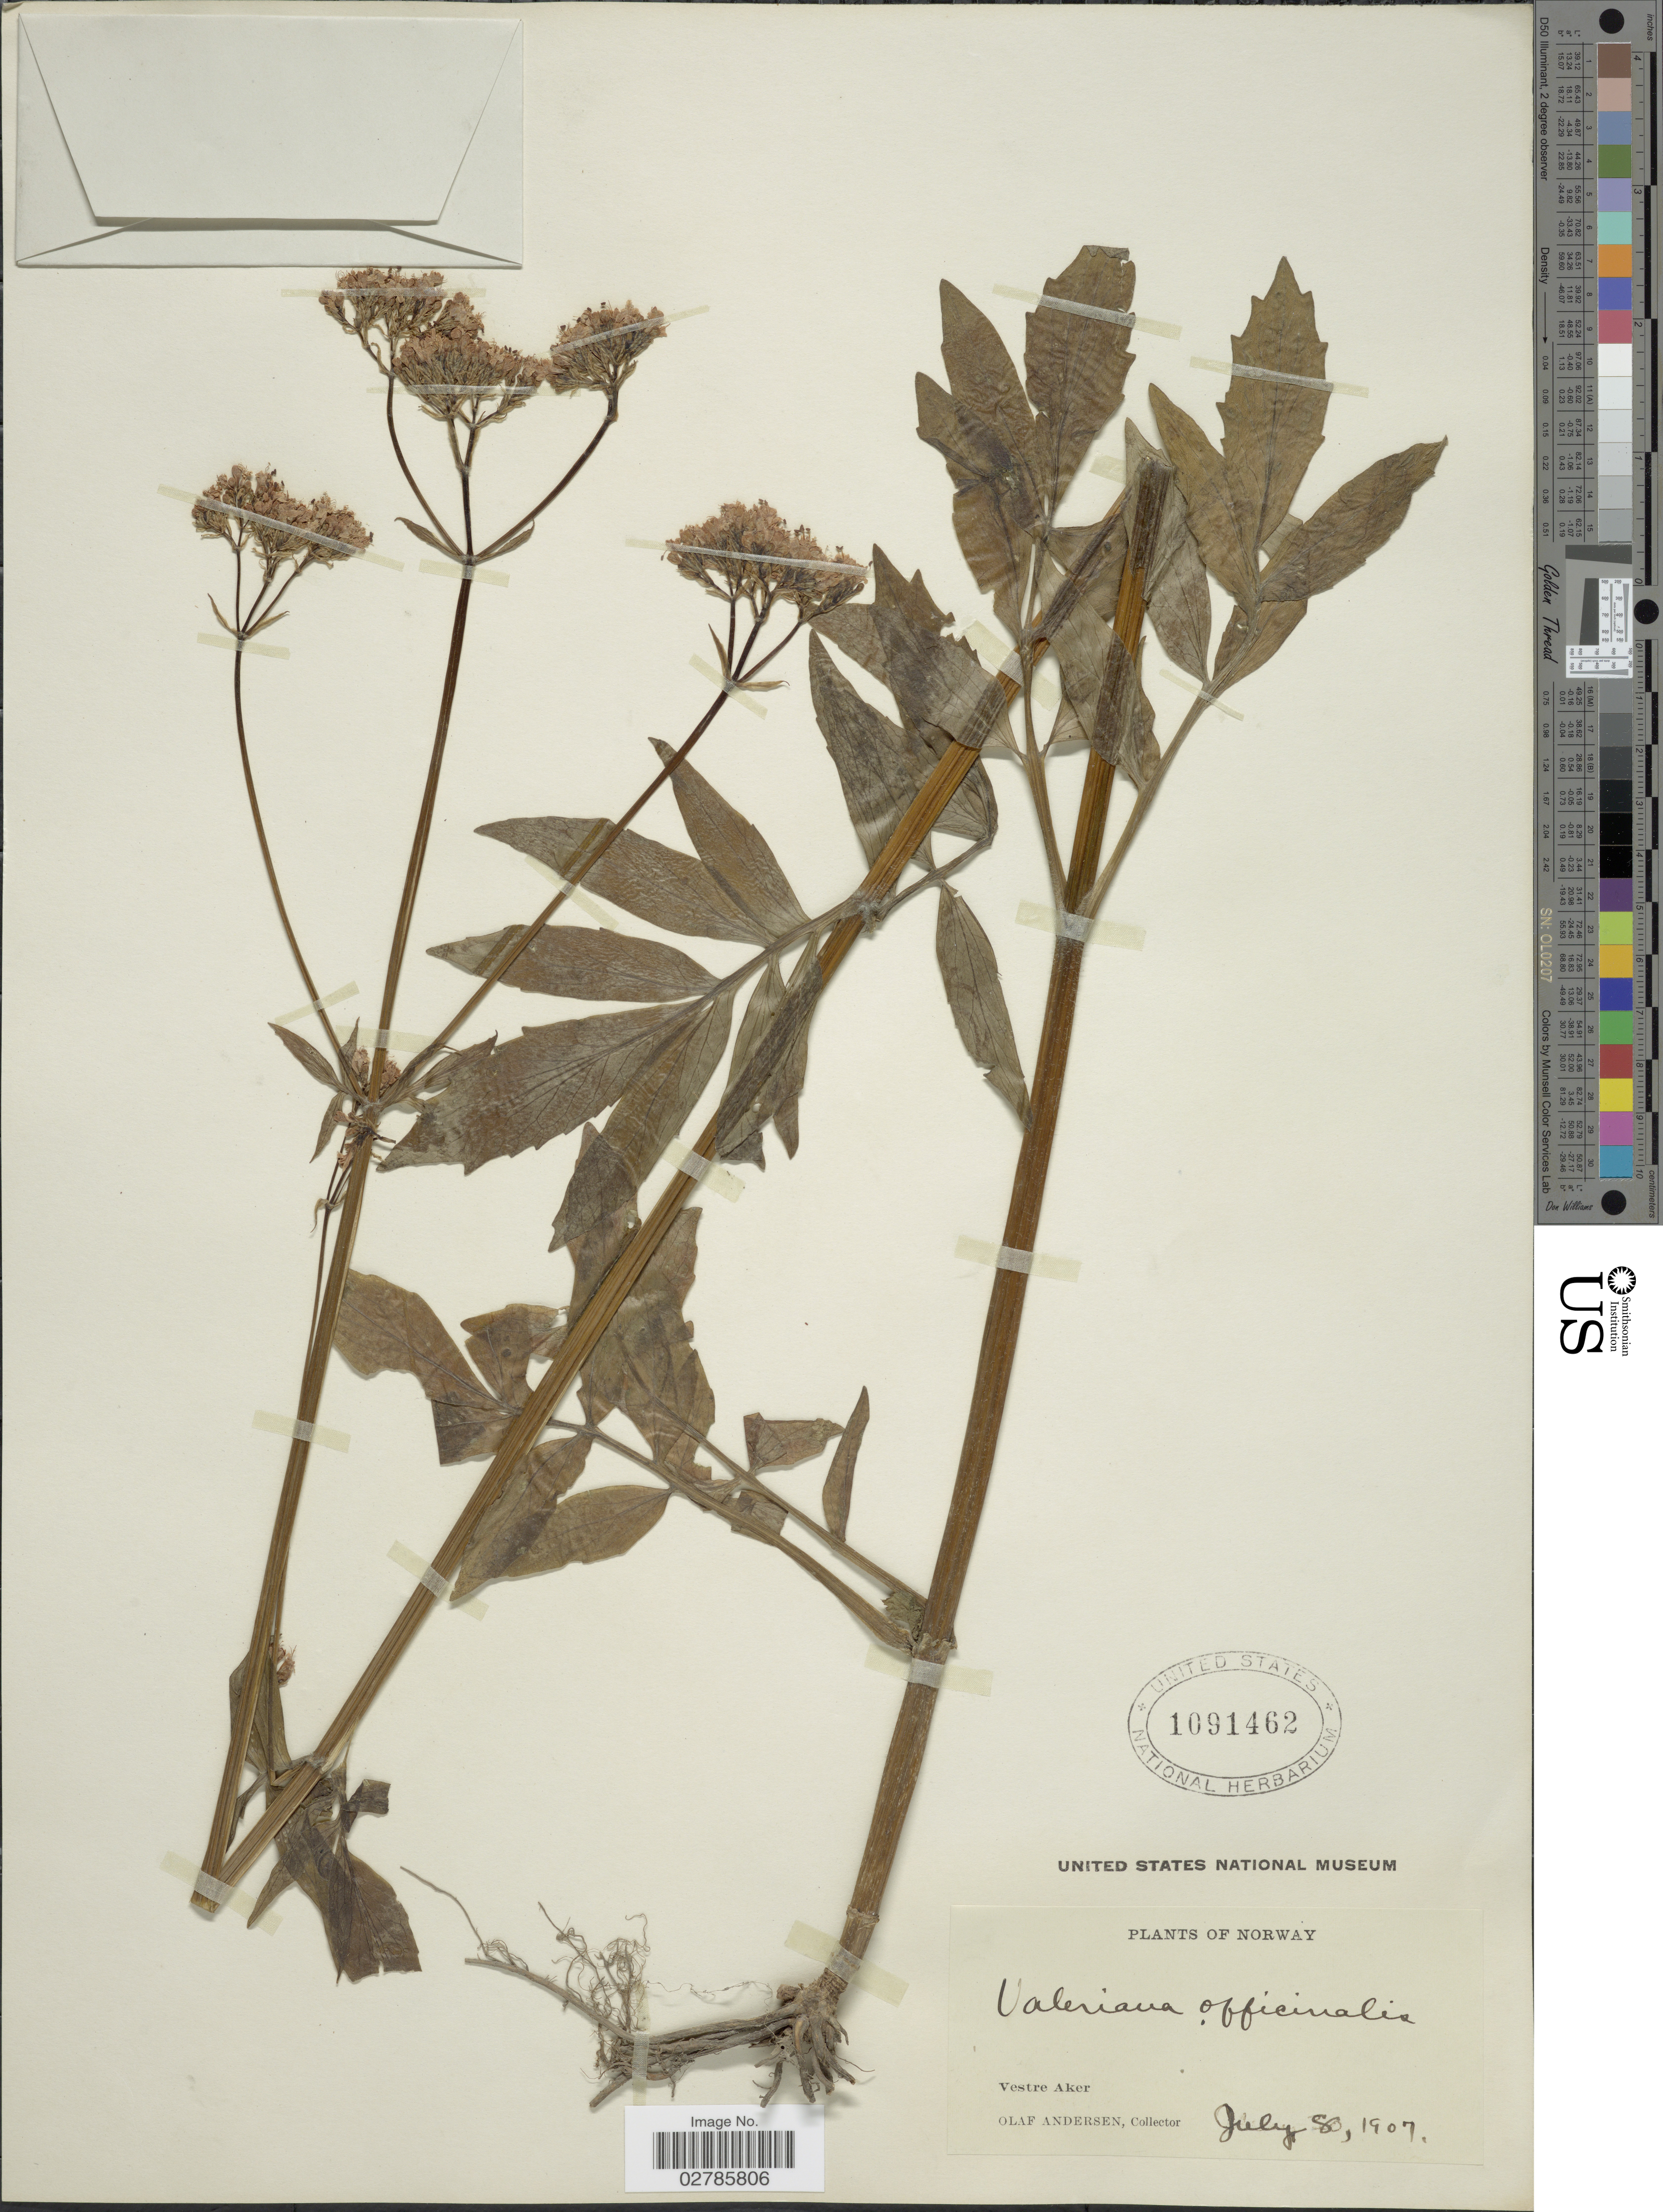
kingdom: Plantae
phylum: Tracheophyta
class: Magnoliopsida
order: Dipsacales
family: Caprifoliaceae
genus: Valeriana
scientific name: Valeriana officinalis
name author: L.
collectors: O. Andersen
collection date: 1907-07-08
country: Norway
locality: Vestre Aker.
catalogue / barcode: US 1091462